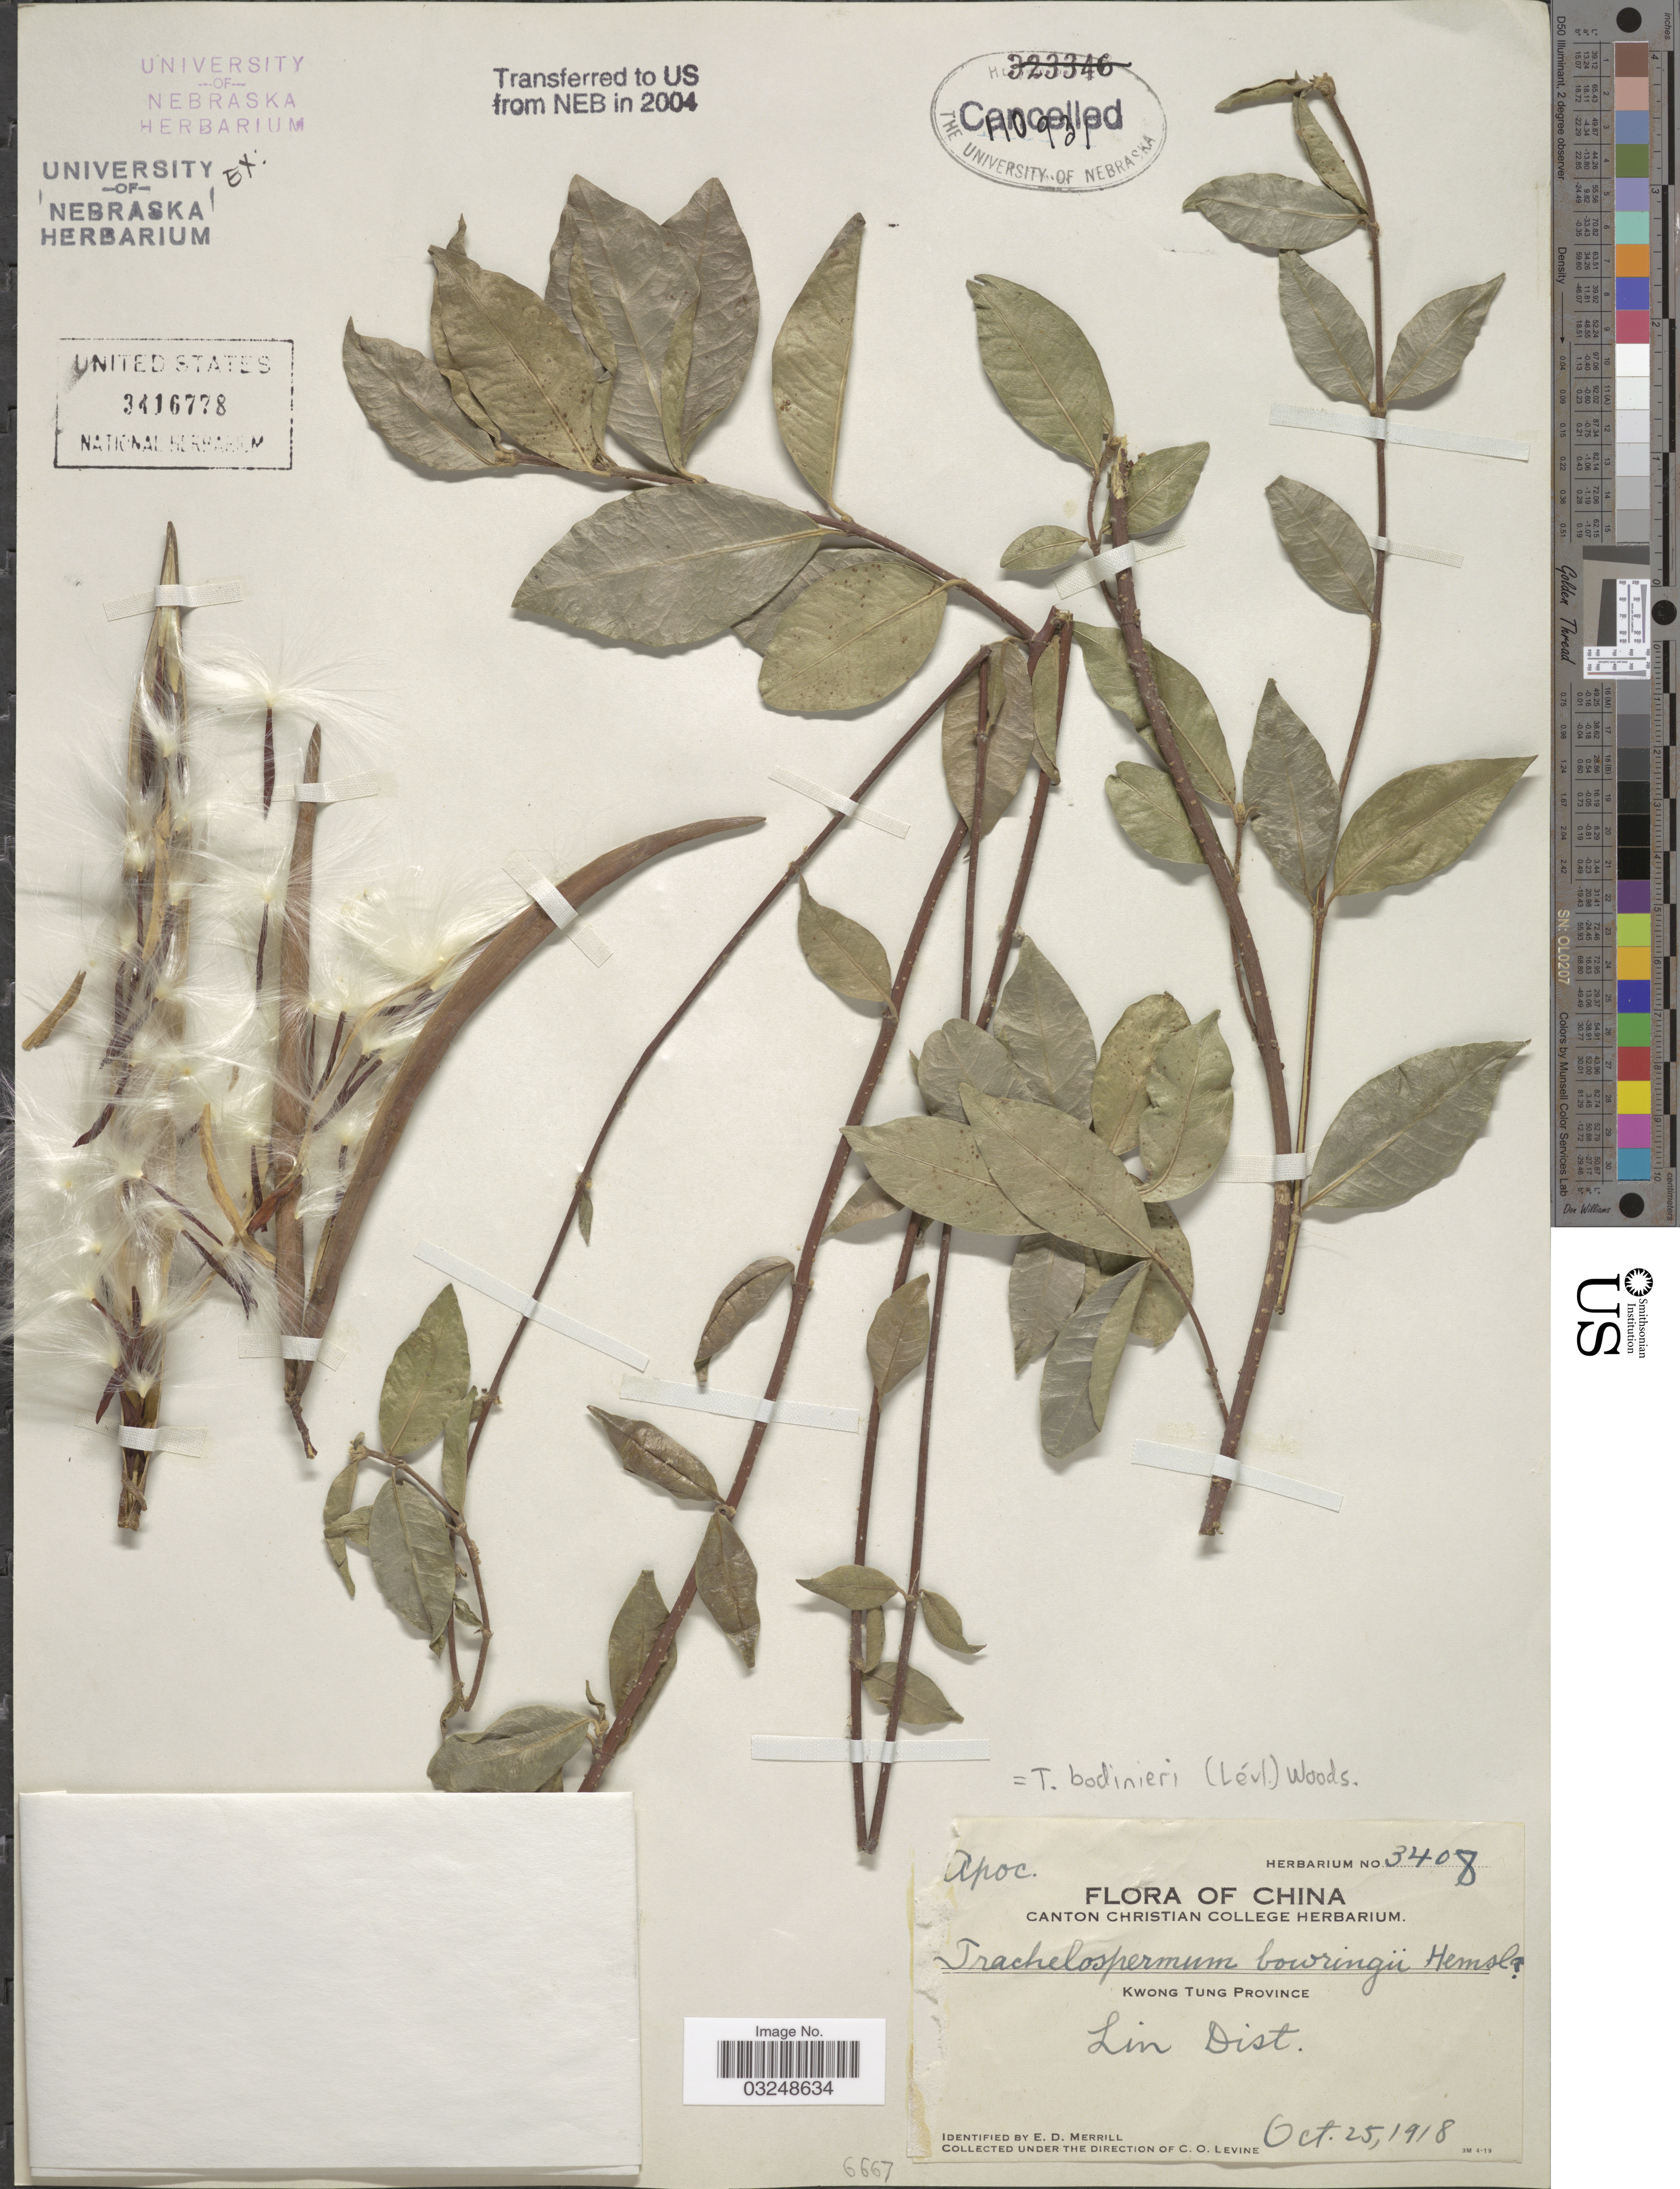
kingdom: Plantae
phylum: Tracheophyta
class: Magnoliopsida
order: Gentianales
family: Apocynaceae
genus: Trachelospermum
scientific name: Trachelospermum bodinieri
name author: (H. Lév.) Woodson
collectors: C. O. Levine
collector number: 3408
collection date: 1918-10-25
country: China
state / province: Guangdong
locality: Kwong Tung Province, Lin Dist.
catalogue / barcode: US 3416778